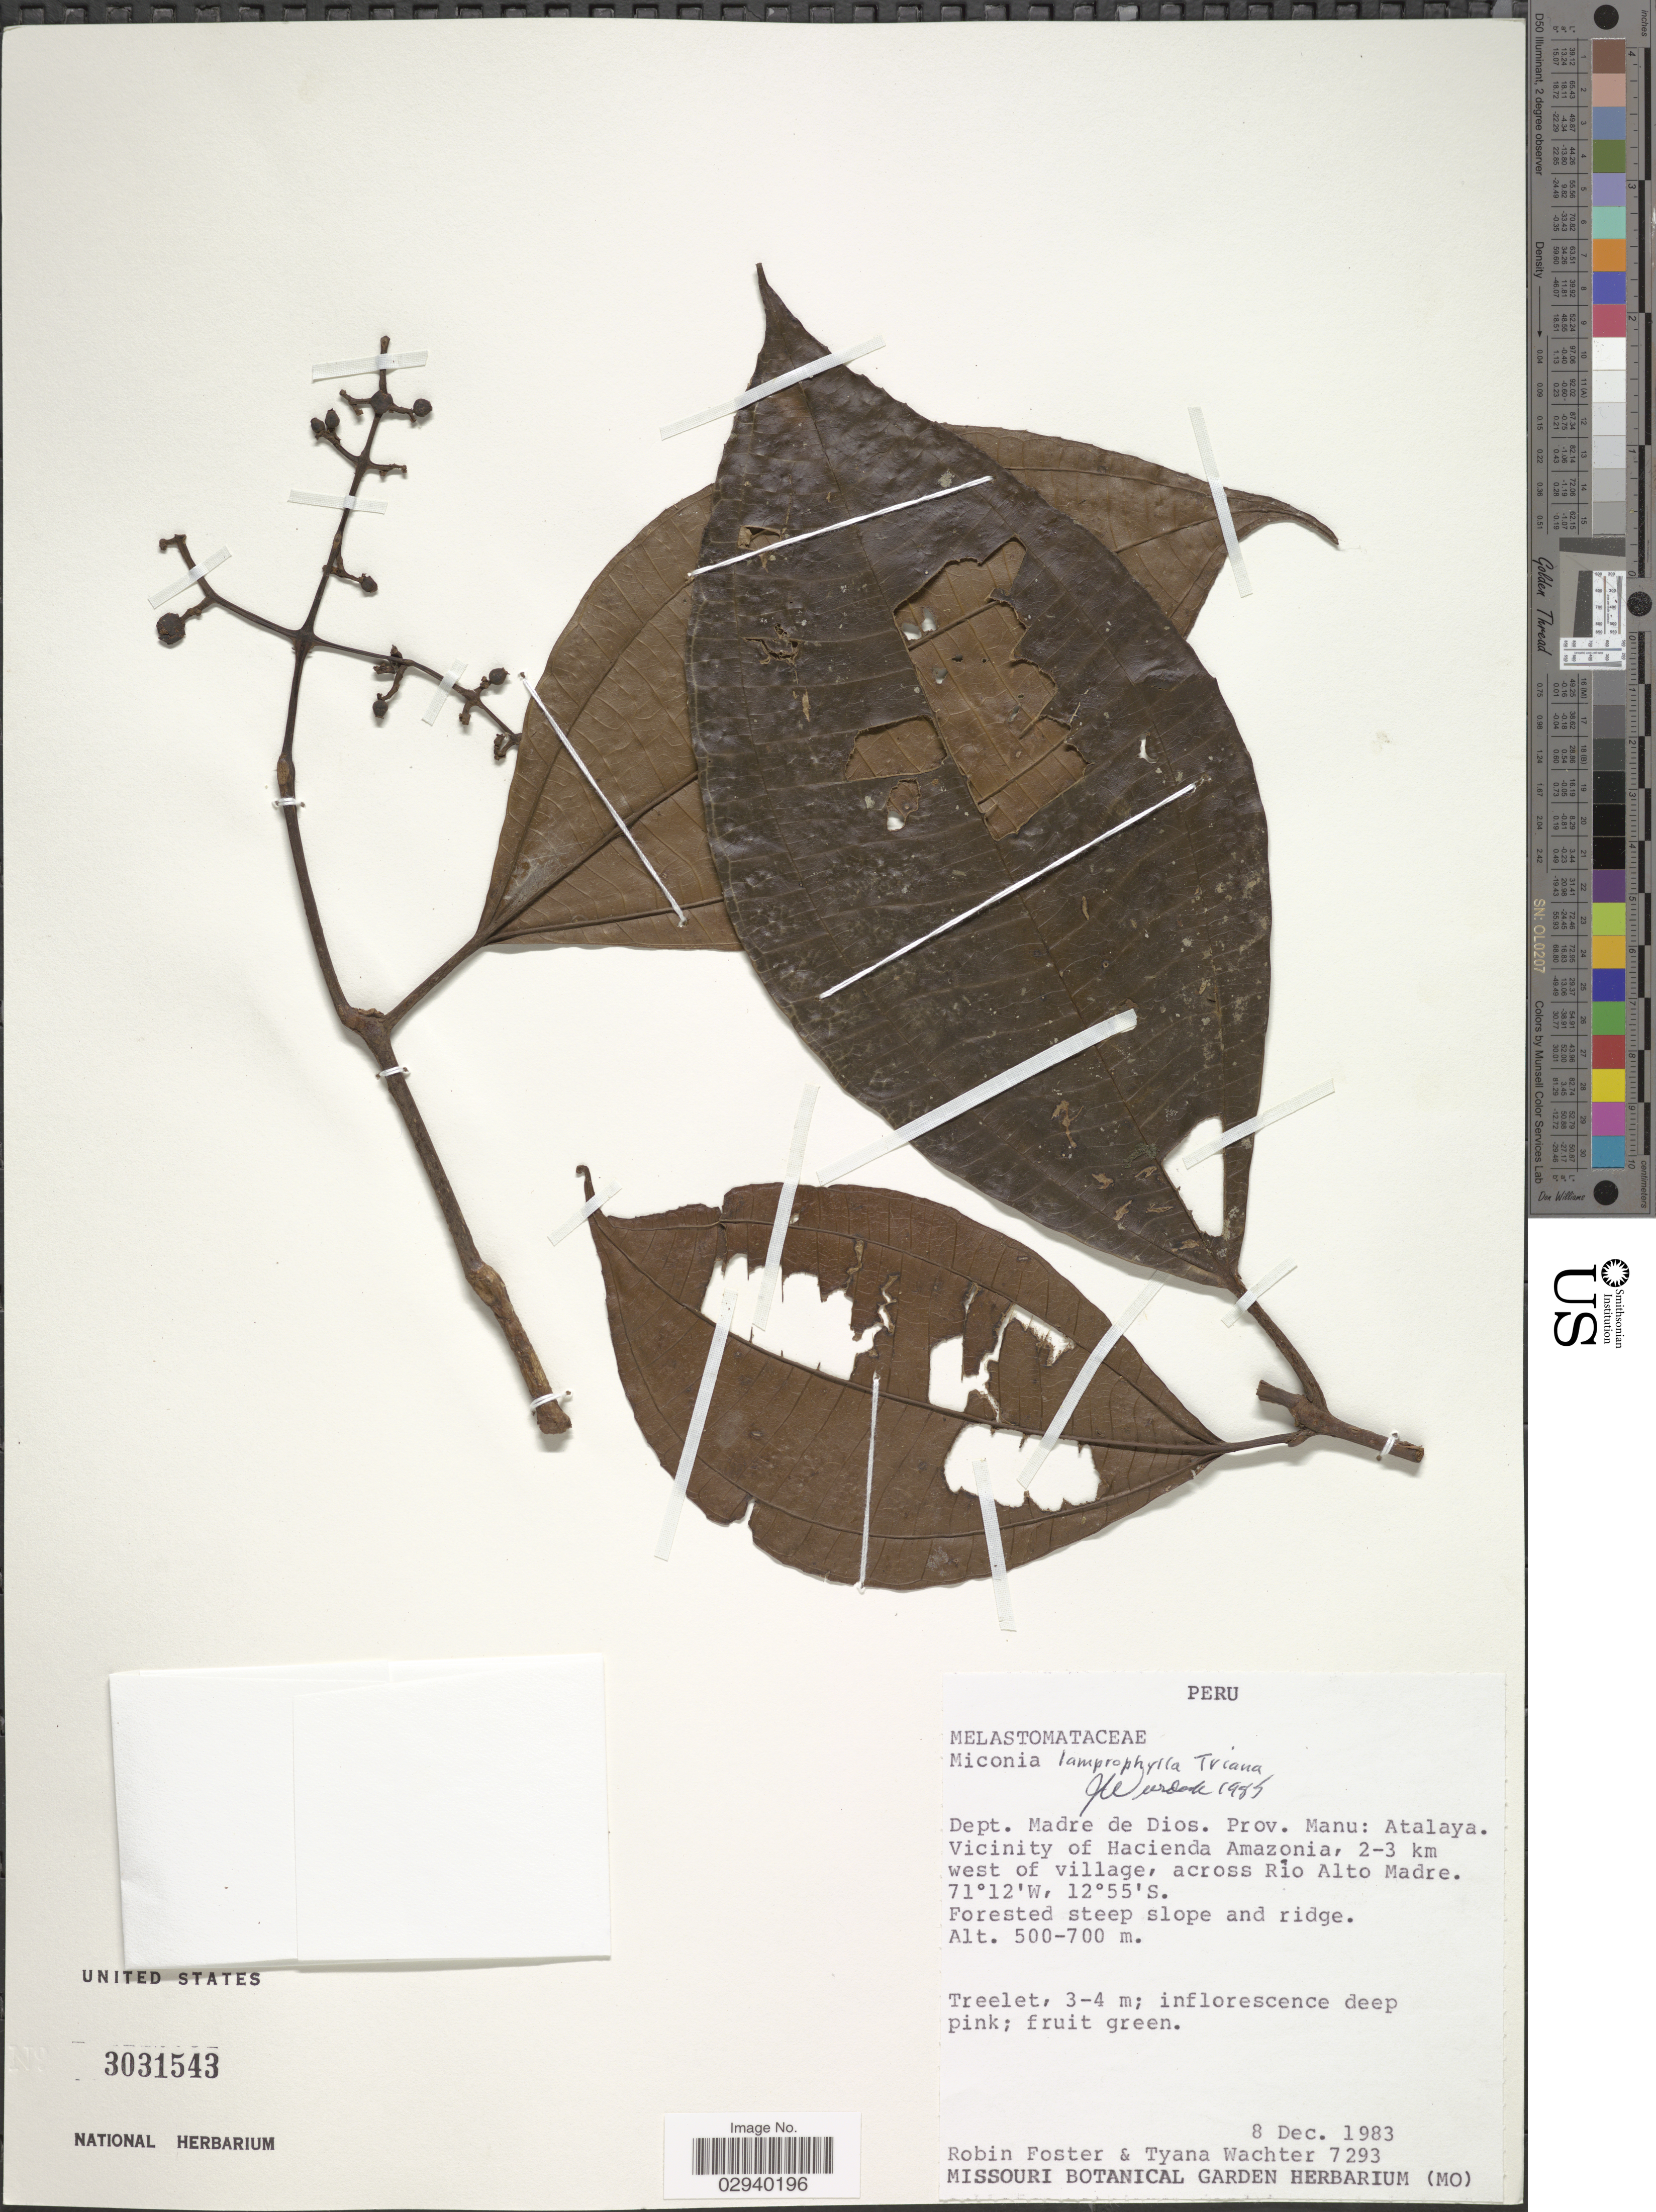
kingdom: Plantae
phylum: Tracheophyta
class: Magnoliopsida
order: Myrtales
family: Melastomataceae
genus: Miconia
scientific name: Miconia lamprophylla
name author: Triana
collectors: R. B. Foster & T. Wachter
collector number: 7293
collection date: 1983-12-08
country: Peru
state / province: Madre de Dios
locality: Dept. Madre de Dios. Prov. Manu: Atalaya. Vicinity of Hacienda Amazonia, 2-3 km west of village, across Río Alto Madre.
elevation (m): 500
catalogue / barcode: US 3031543